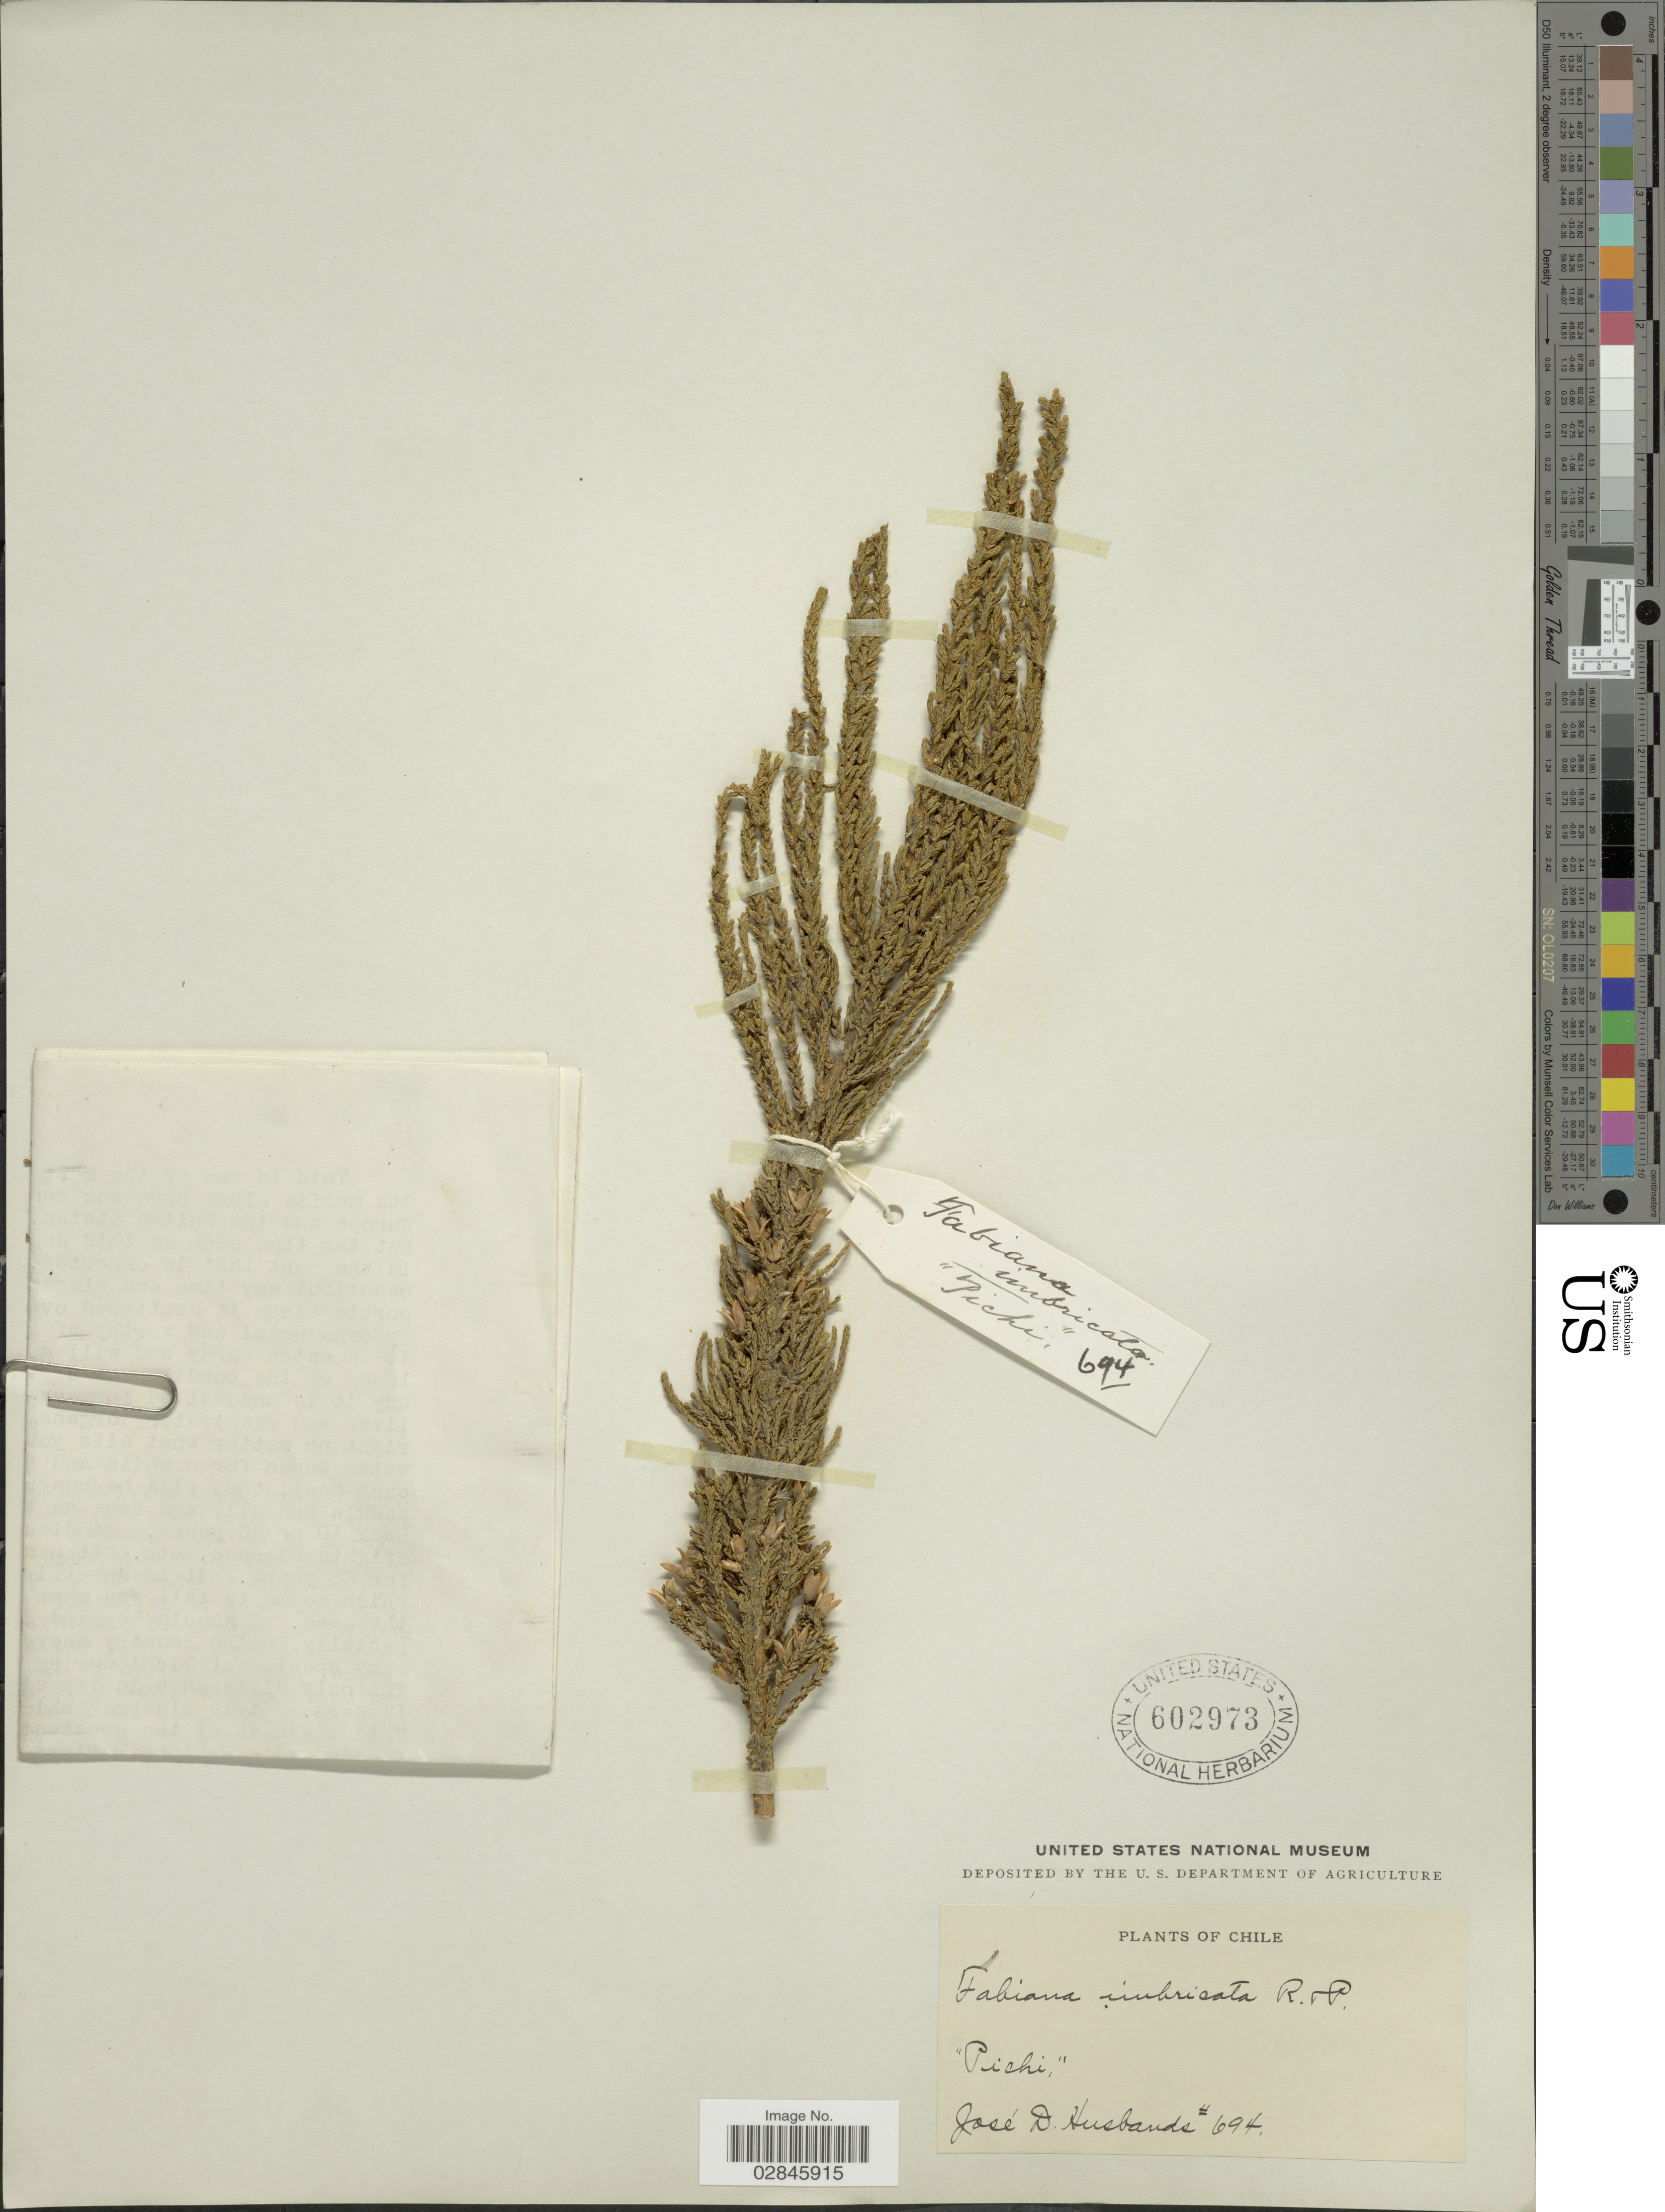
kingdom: Plantae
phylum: Tracheophyta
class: Magnoliopsida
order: Solanales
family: Solanaceae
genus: Fabiana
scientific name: Fabiana imbricata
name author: Ruiz & Pav.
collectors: J. Husbands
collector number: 694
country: Chile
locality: Pichi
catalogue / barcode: US 602973